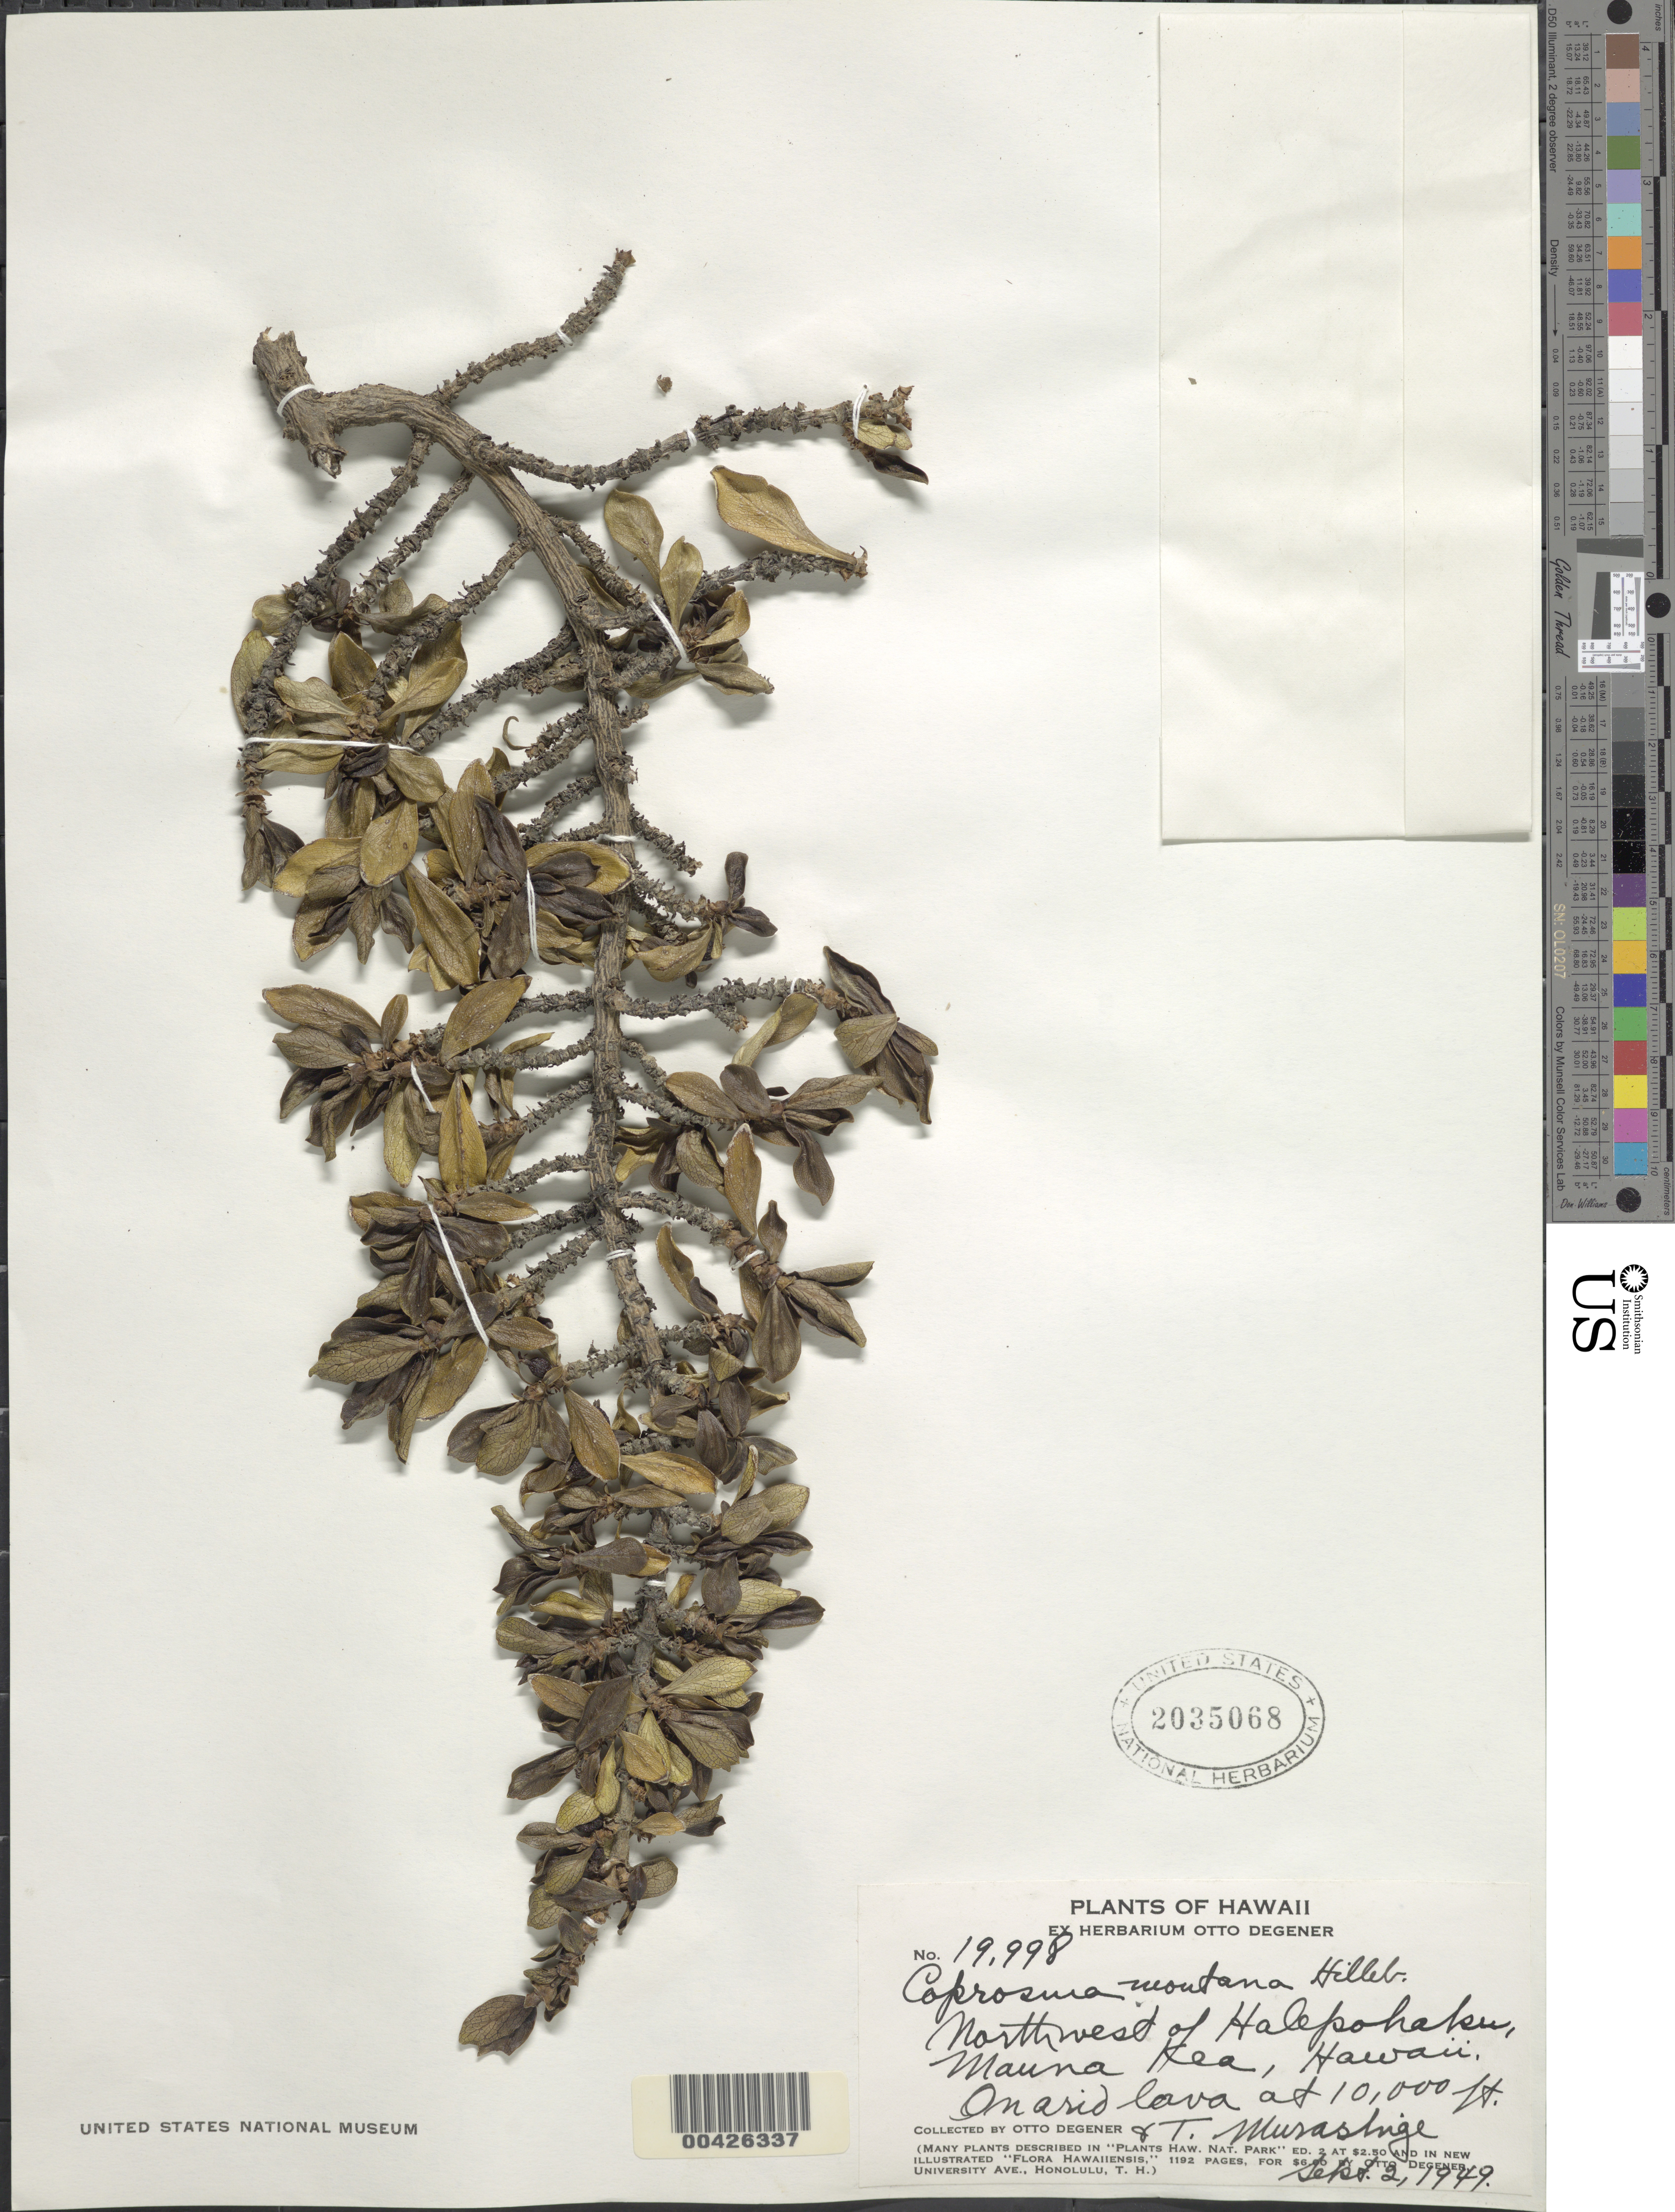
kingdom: Plantae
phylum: Tracheophyta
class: Magnoliopsida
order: Gentianales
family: Rubiaceae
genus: Coprosma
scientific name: Coprosma montana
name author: Hillebr.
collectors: O. Degener & T. Murashige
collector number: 19998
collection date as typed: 2 Sep 1949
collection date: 1949-09-02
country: United States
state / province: Hawaii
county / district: Hawaii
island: Hawaii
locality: NW of Halepohaku, Mauna Kea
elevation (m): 3048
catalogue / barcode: US 2035068